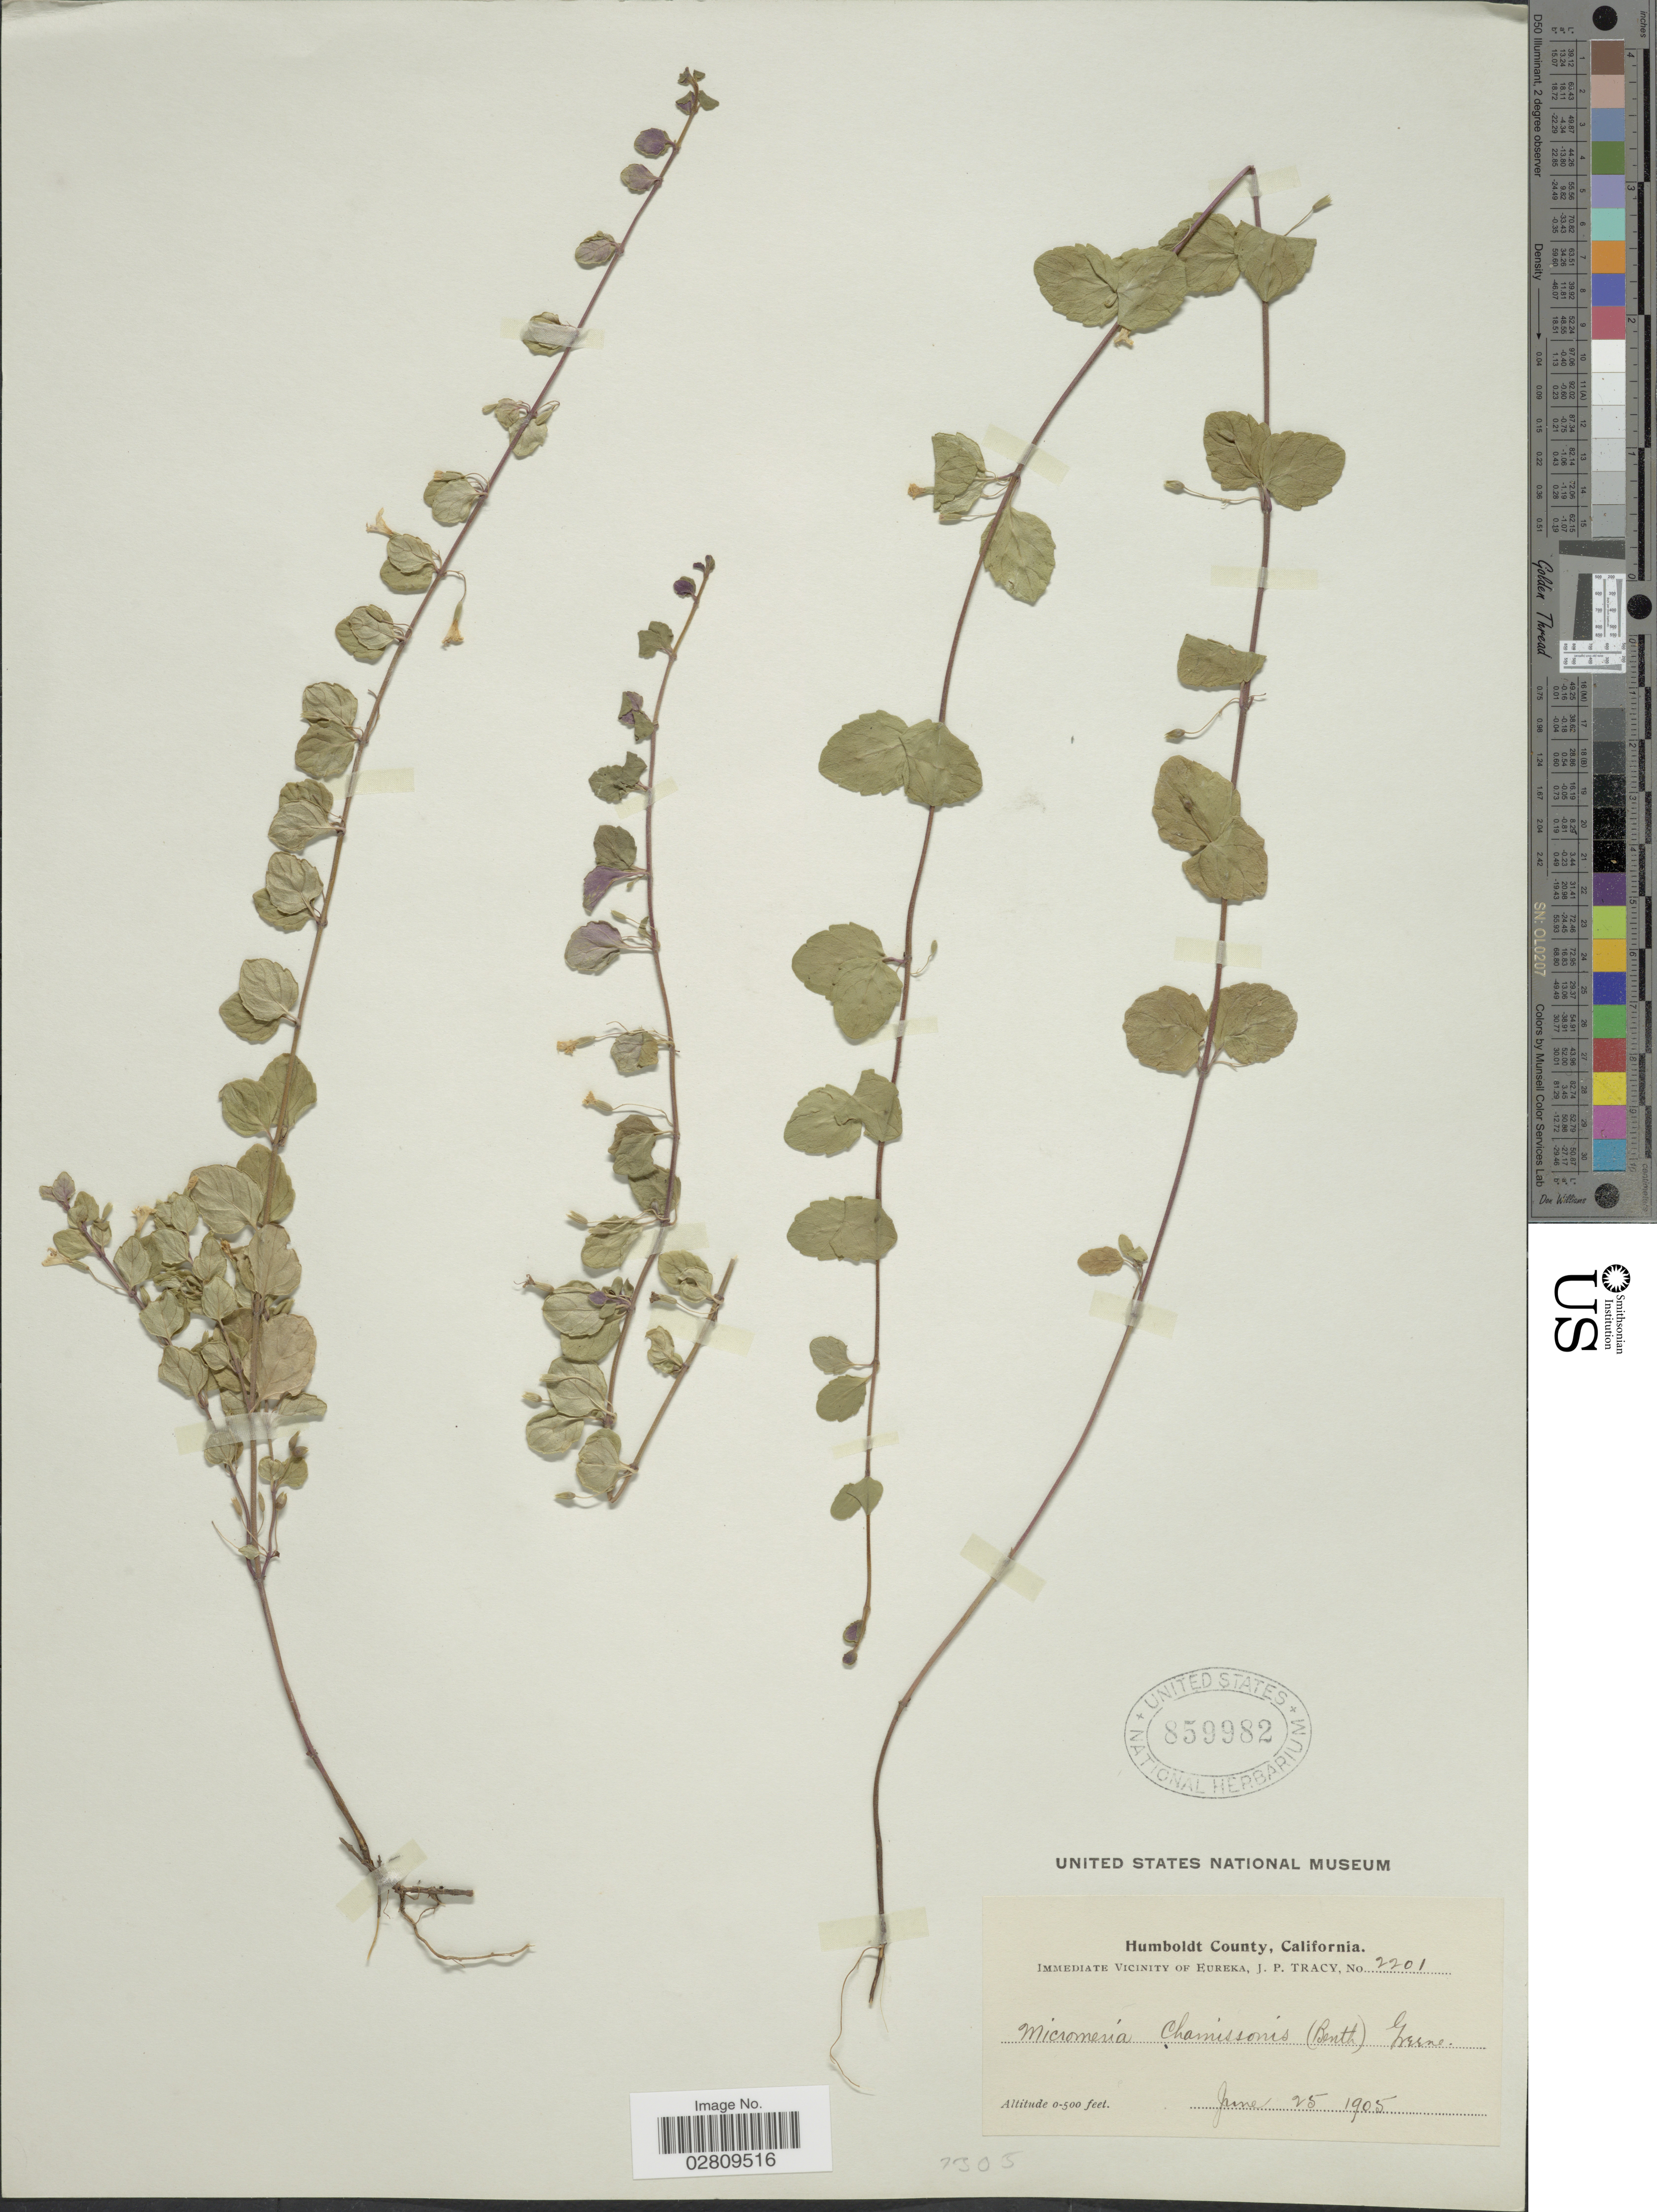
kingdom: Plantae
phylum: Tracheophyta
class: Magnoliopsida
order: Lamiales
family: Lamiaceae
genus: Micromeria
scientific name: Micromeria douglasii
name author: Benth.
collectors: J. Tracy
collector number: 2201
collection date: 1905-06-25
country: United States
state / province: California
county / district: Humboldt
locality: Humboldt County. Immediate vicinity of Eureka.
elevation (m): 0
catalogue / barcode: US 859982